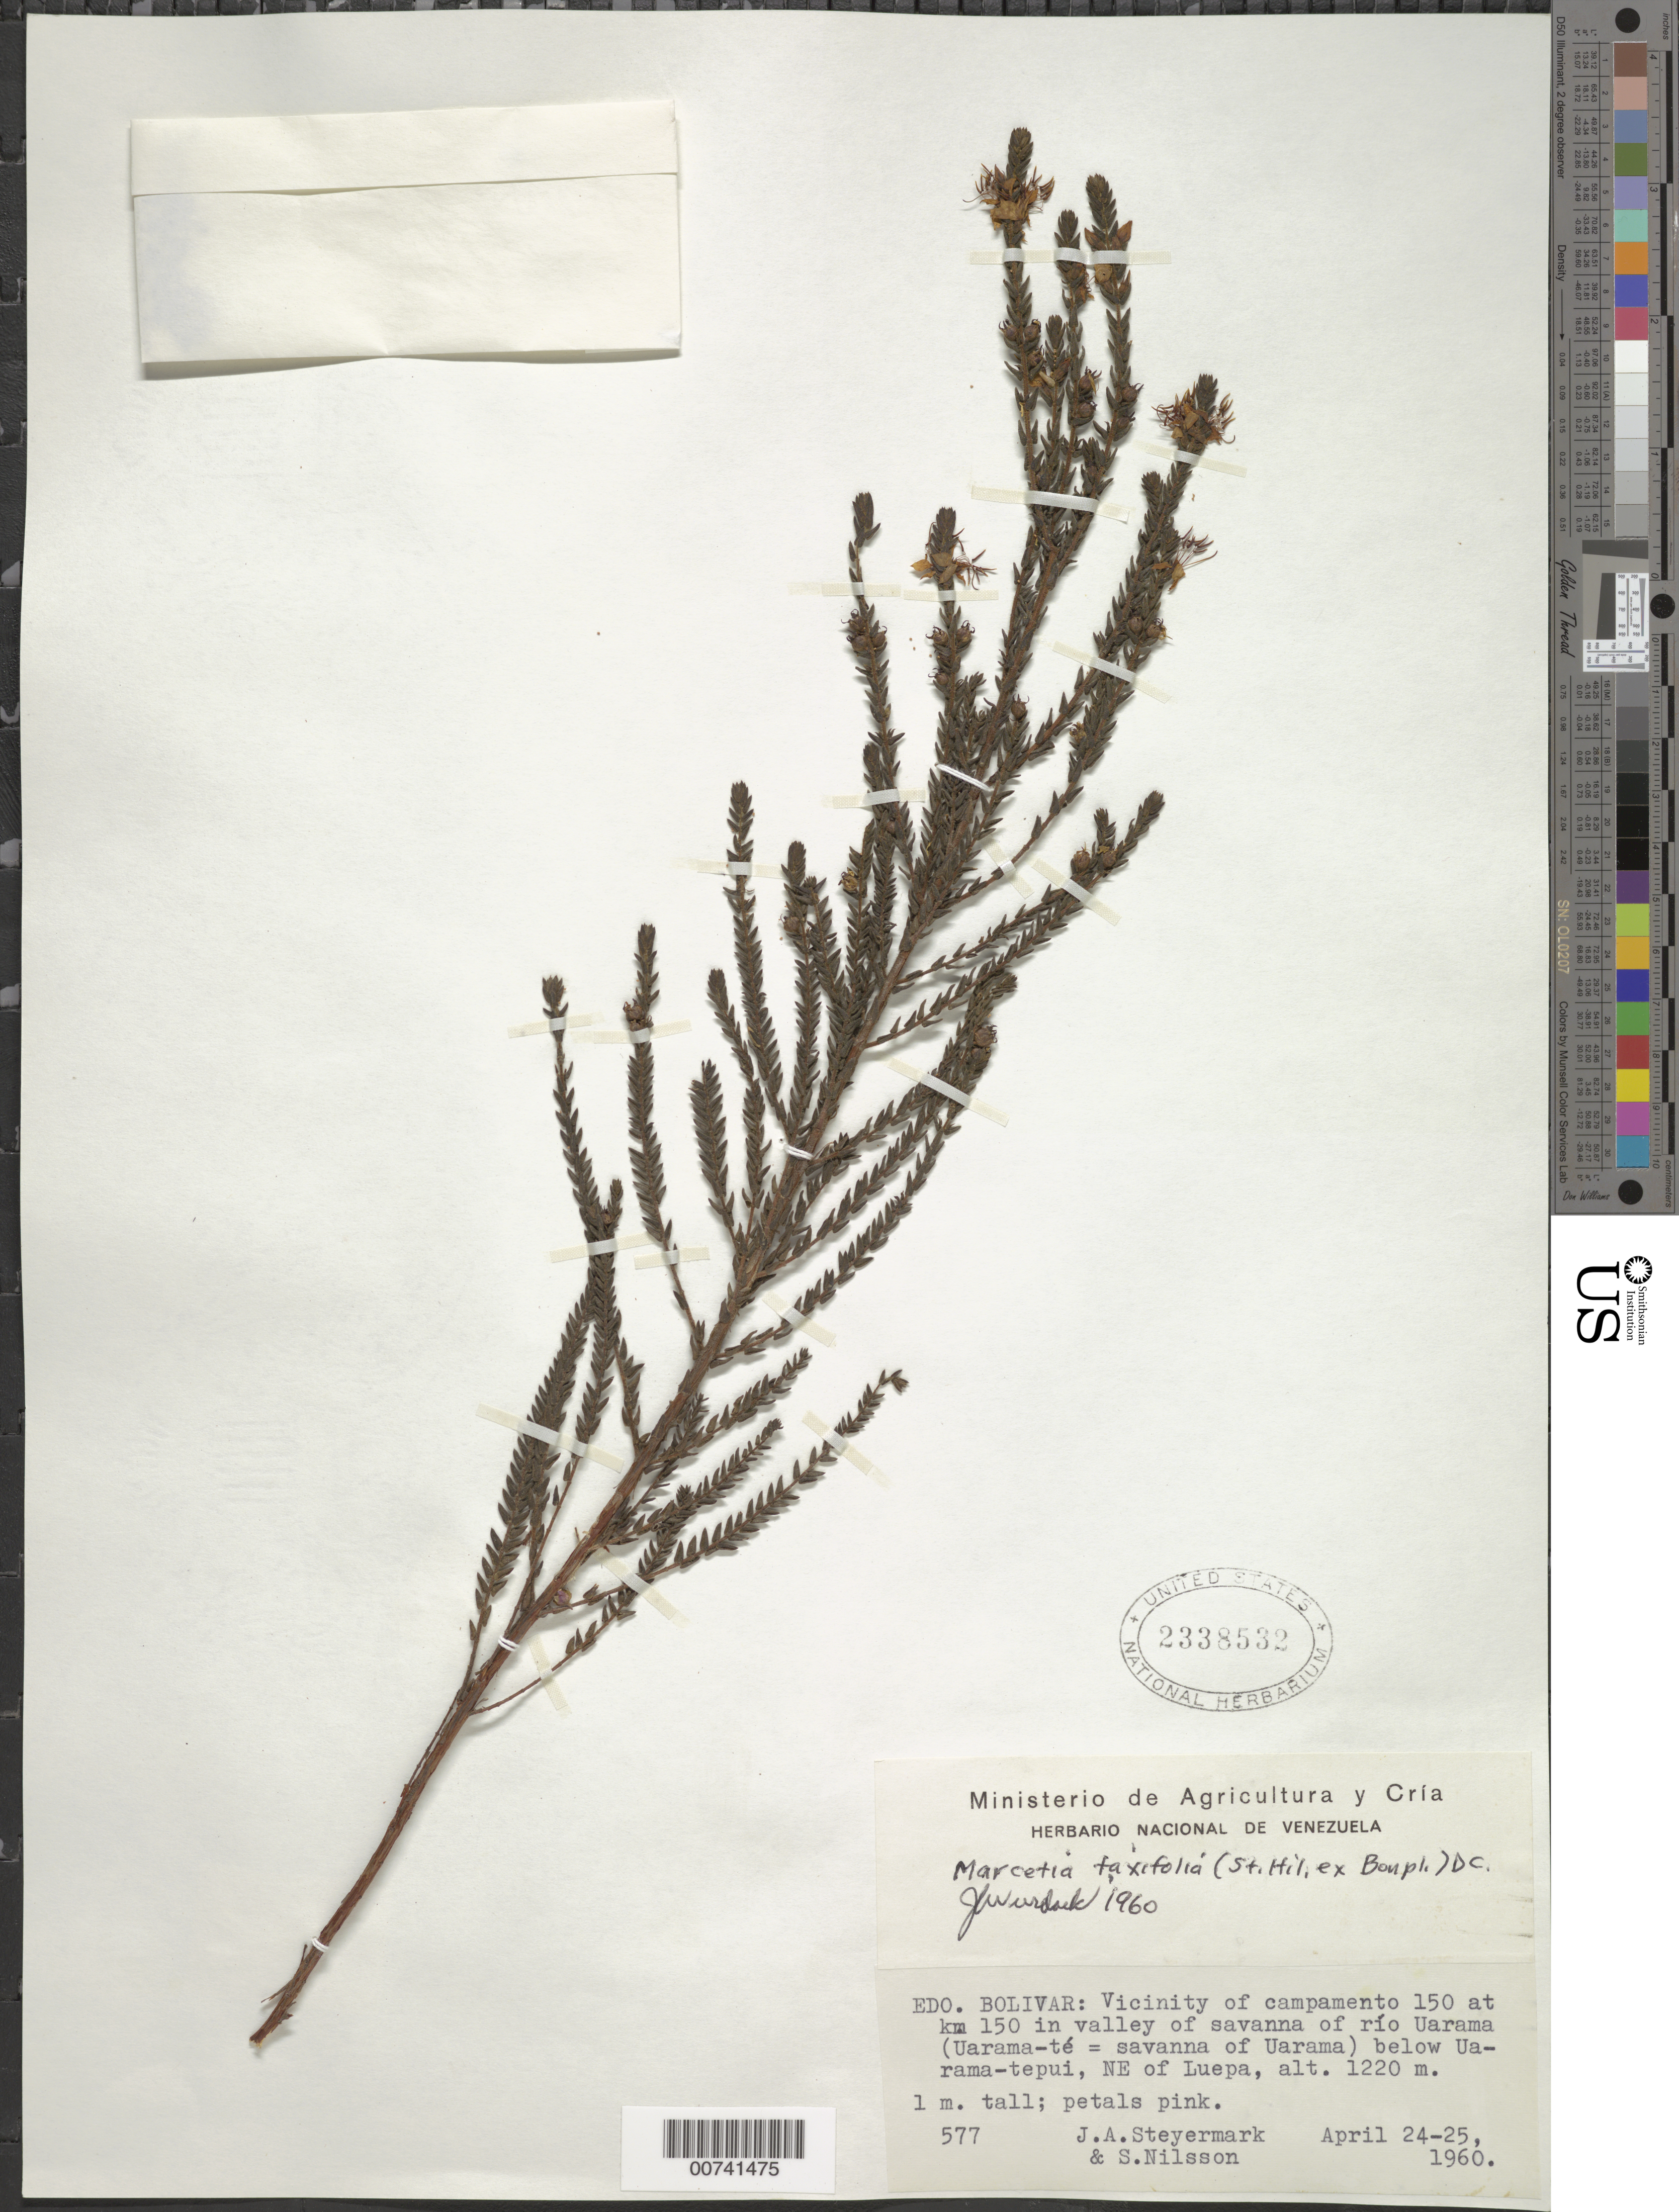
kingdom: Plantae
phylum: Tracheophyta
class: Magnoliopsida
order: Myrtales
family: Melastomataceae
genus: Marcetia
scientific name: Marcetia taxifolia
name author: (A. St.-Hil.) DC.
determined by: Wurdack, John J., (US), US (UNITED STATES)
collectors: J. Steyermark & S. Nilsson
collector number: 60 577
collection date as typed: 24-Apr-60 to 25-Apr-60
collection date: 1960-04-24/1960-04-25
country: Venezuela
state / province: Bolívar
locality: Río Uarama, below Uarama-tepuí, NE of Luepa, vic. of road campamento 150 at km 150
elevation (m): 1220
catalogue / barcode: US 2338532